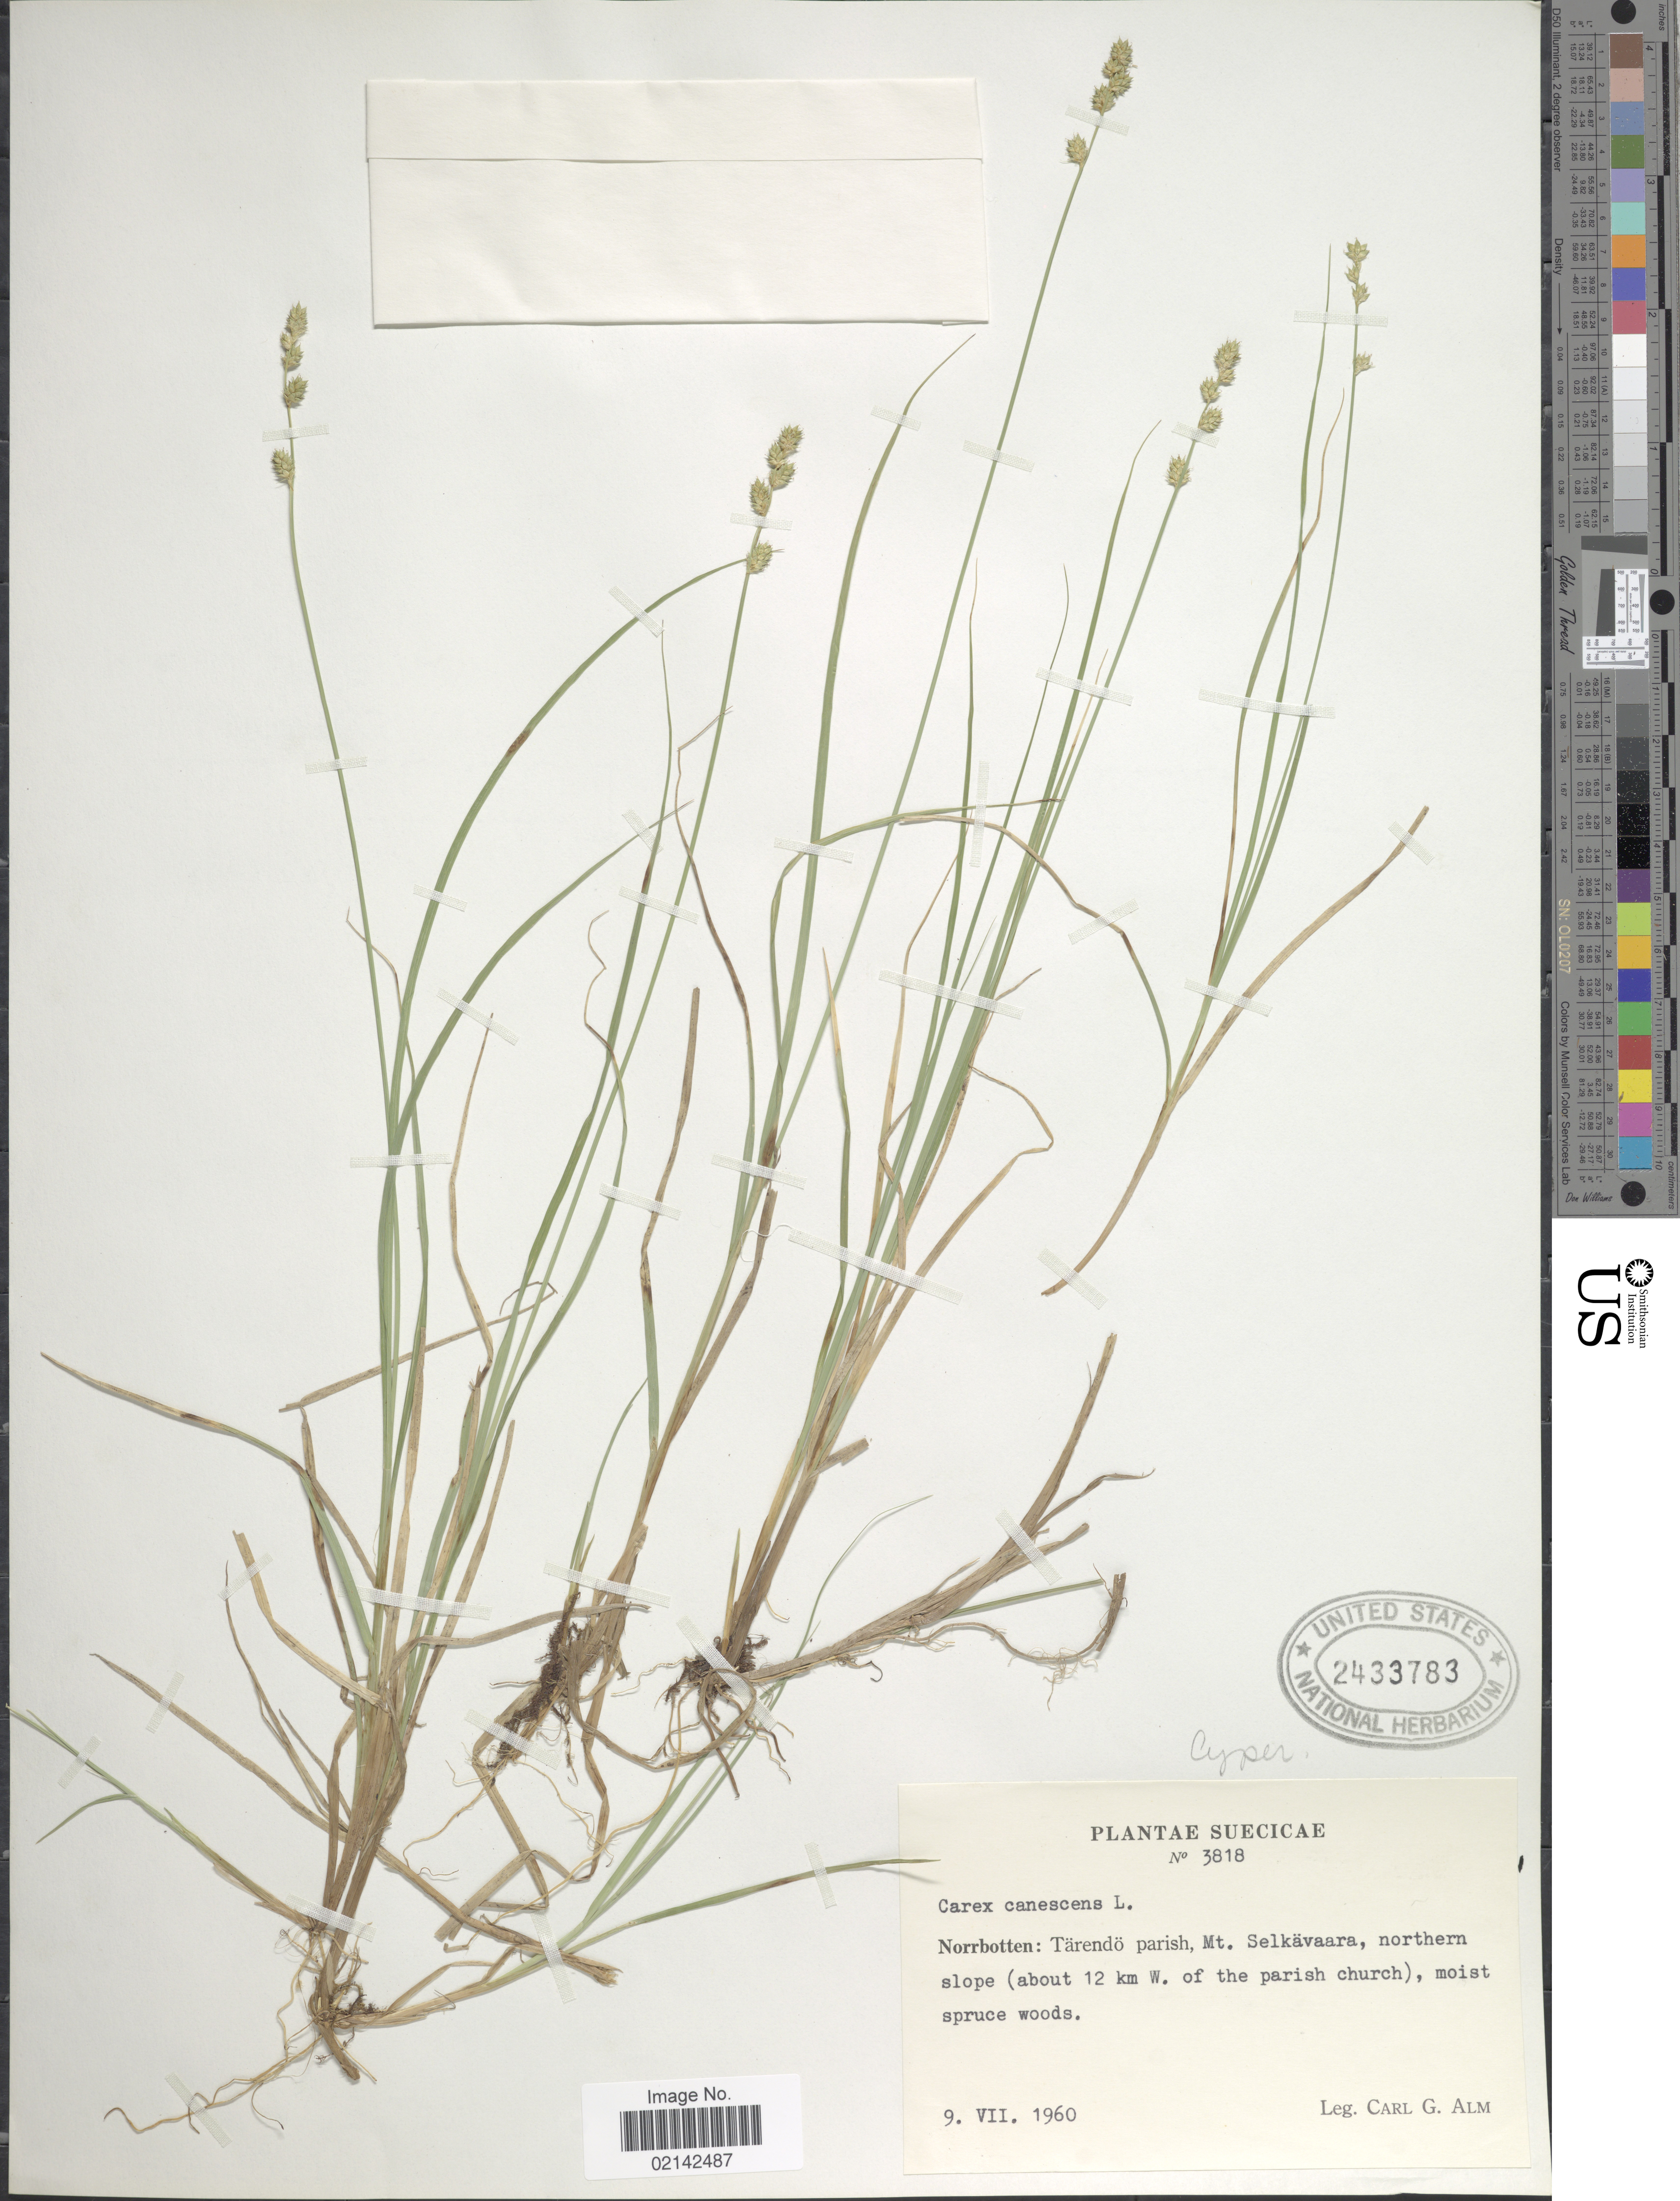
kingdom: Plantae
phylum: Tracheophyta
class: Liliopsida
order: Poales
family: Cyperaceae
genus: Carex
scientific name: Carex canescens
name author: L.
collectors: C. G. Alm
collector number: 3818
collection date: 1960-07-09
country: Sweden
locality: Suecicae, Norrbotten: Tarendo parish, Mt. Selkavaara, northern slope (about 12 km W. of the parish church)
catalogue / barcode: US 2433783